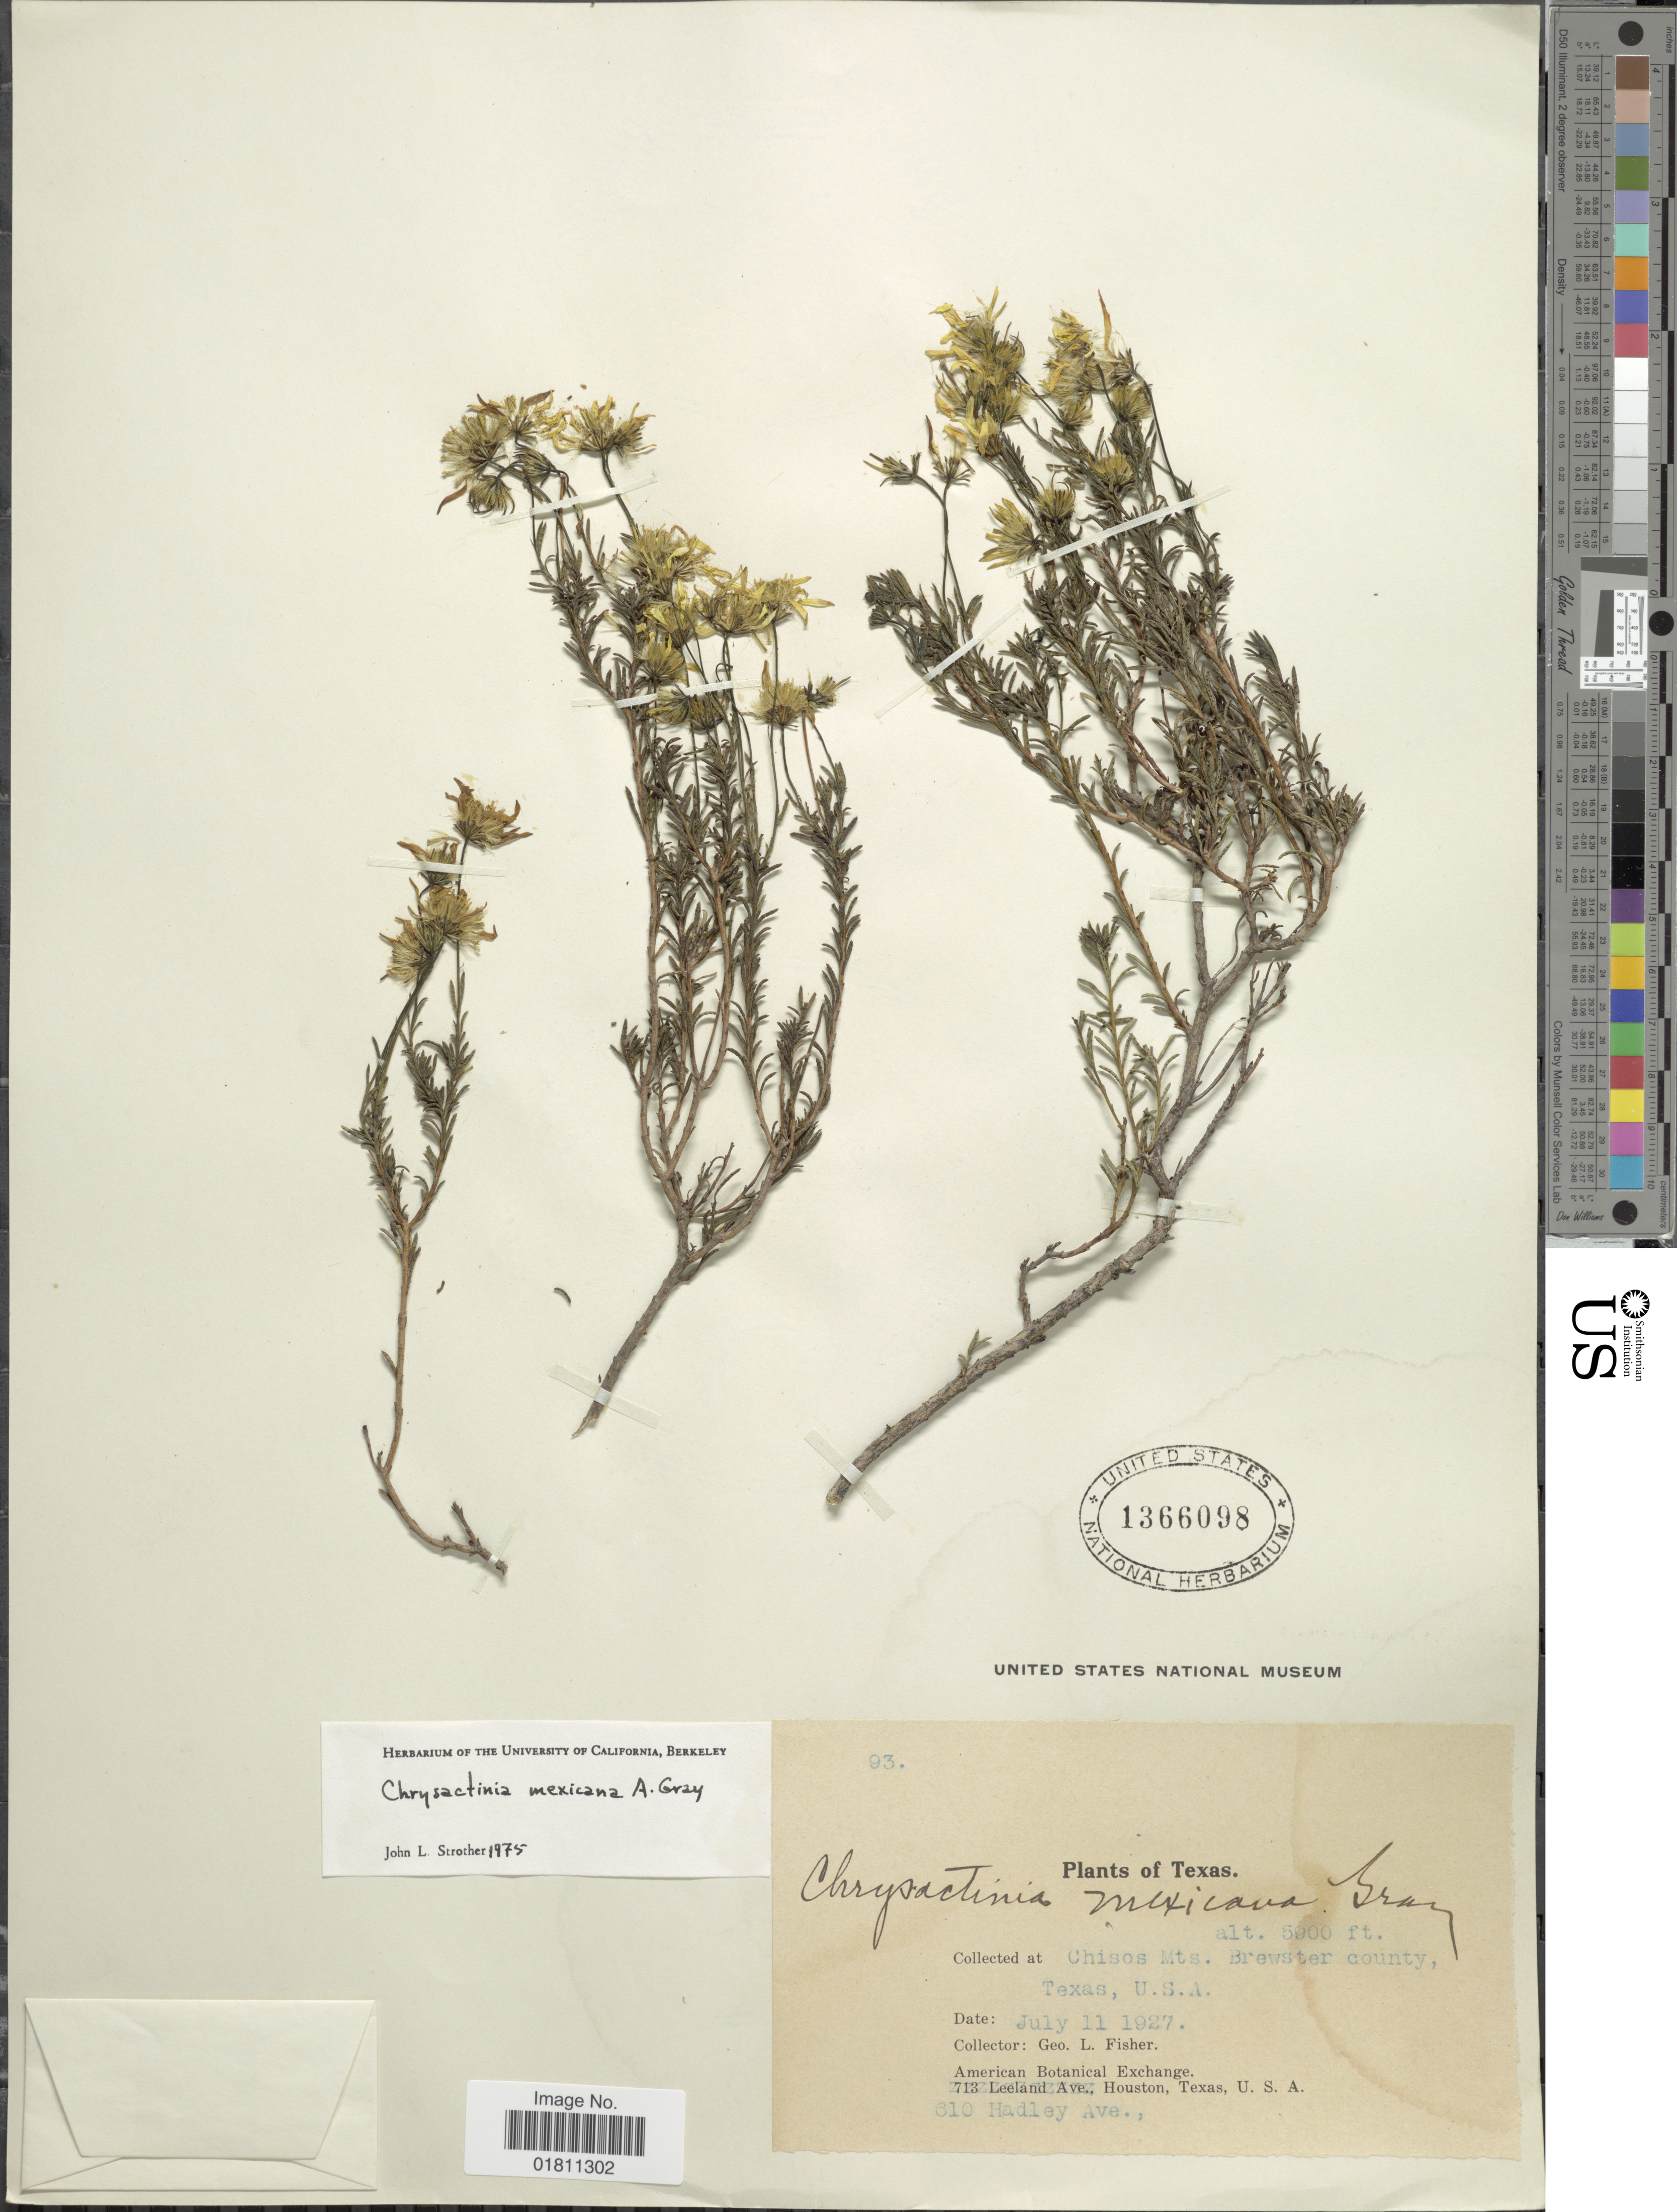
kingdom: Plantae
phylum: Tracheophyta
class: Magnoliopsida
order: Asterales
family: Asteraceae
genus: Chrysactinia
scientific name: Chrysactinia mexicana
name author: A. Gray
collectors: G. L. Fisher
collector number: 93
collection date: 1927-07-11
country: United States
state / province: Texas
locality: Chisos Mts., Brewster County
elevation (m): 1798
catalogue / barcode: US 1366098